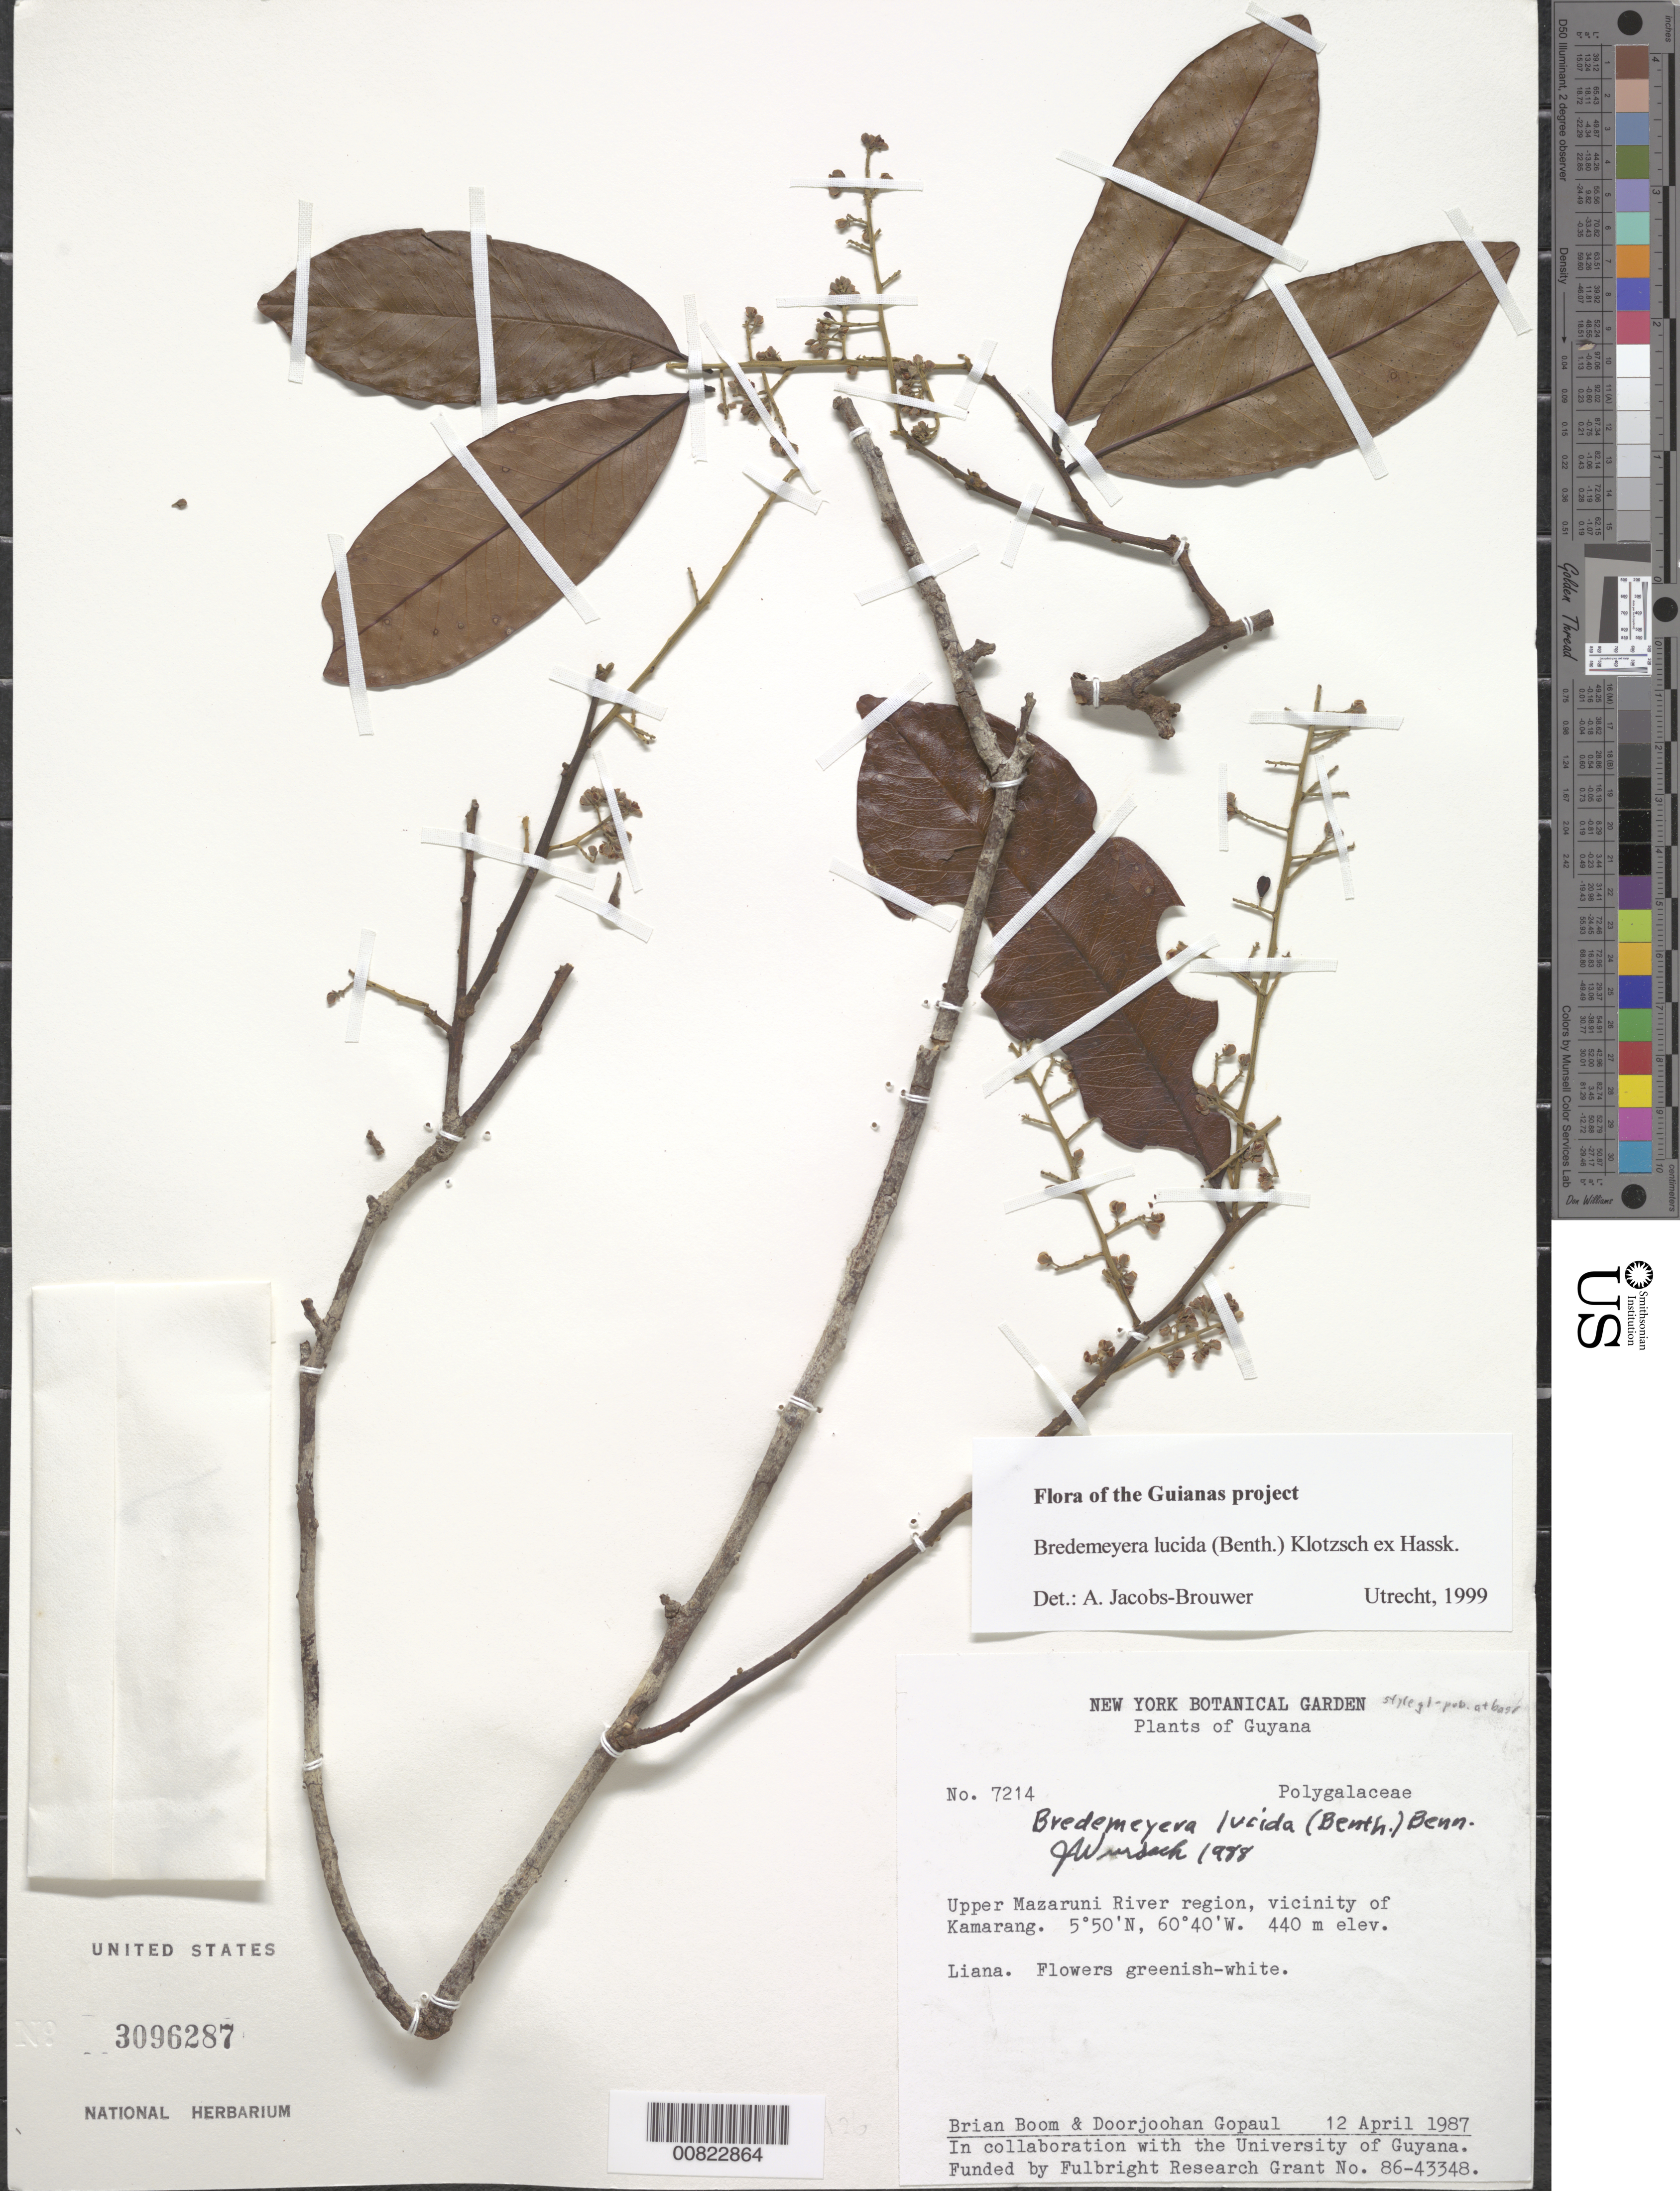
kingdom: Plantae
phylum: Tracheophyta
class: Magnoliopsida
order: Fabales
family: Polygalaceae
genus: Bredemeyera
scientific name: Bredemeyera lucida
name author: (Benth.) Klotzsch ex Hassk.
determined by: Jacobs-Brouwer, A.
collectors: B. M. Boom & D. Gopaul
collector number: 7214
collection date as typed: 12-Apr-87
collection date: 1987-04-12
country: Guyana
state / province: Cuyuni-Mazaruni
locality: Kamarang vic., upper Mazaruni R.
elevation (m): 440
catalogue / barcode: US 3096287